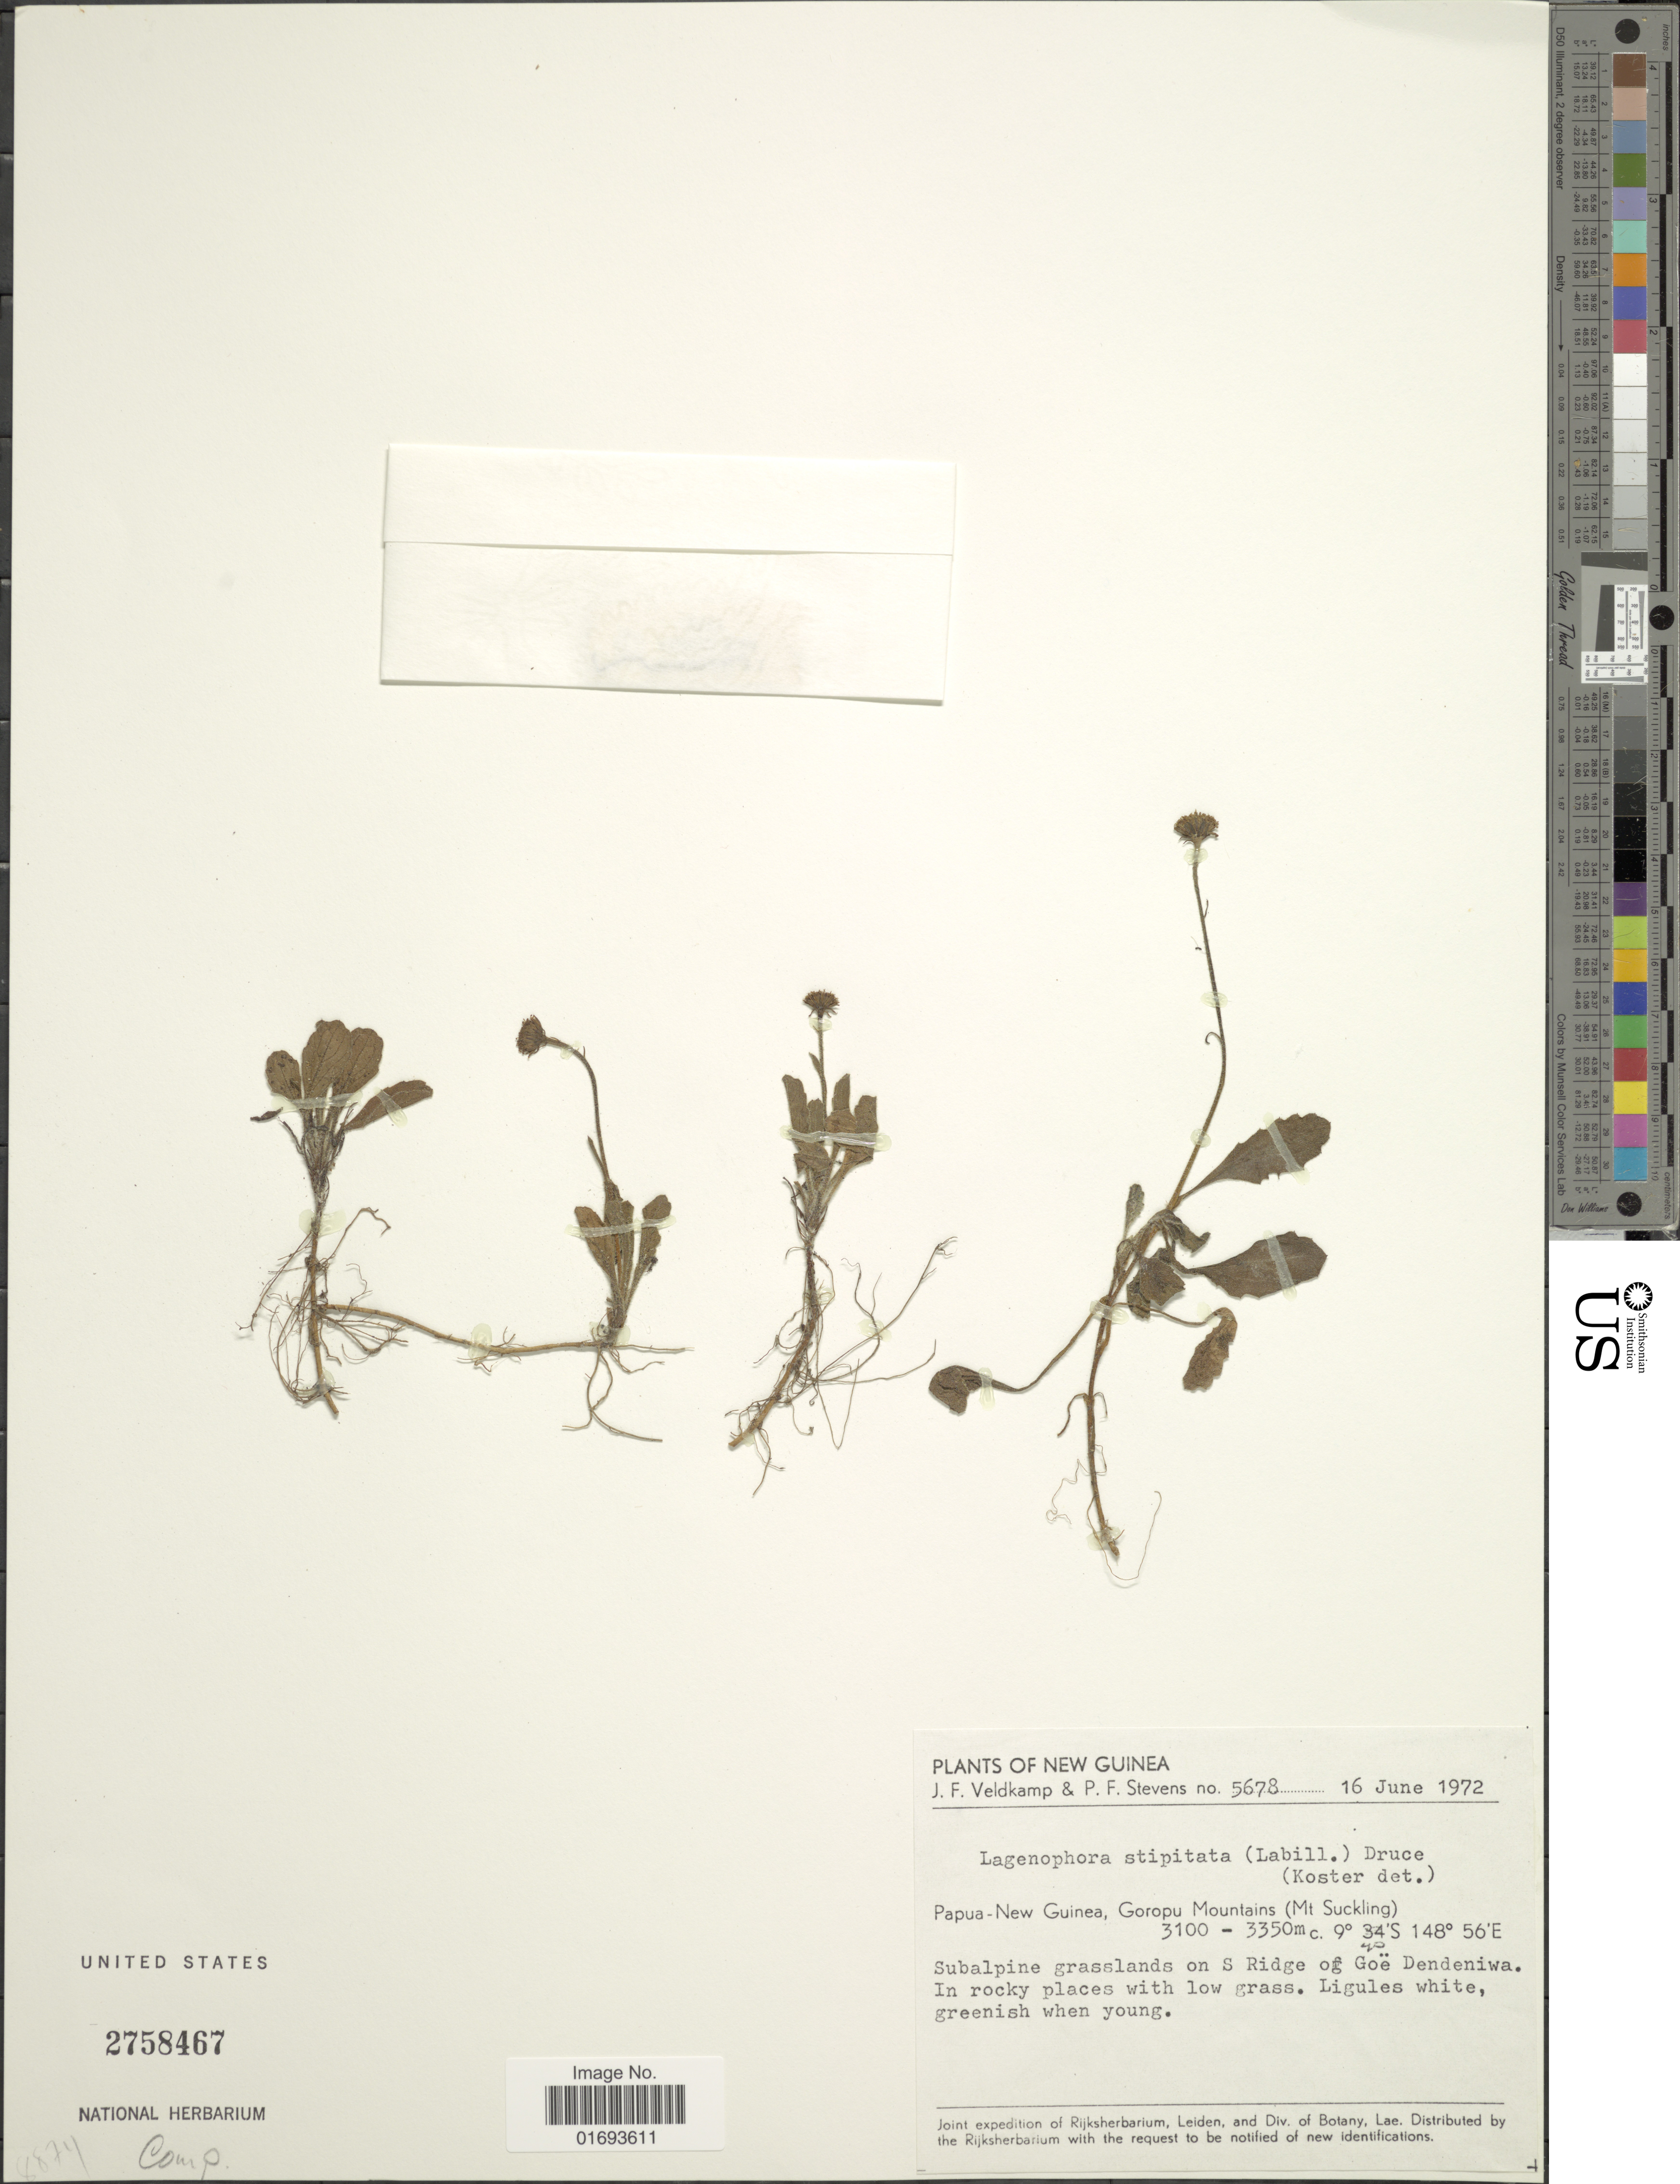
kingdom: Plantae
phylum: Tracheophyta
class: Magnoliopsida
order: Asterales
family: Asteraceae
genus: Lagenophora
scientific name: Lagenophora stipitata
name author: (Labill.) Druce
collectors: J. F. Veldkamp & P. F. Stevens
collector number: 5678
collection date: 1972-06-16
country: Papua New Guinea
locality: New Guinea. Papua-New Guinea, Goropu Mountains (Mt. Suckling) Subalpine grasslands on S Ridge of Goe Dendeniwa.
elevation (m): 3100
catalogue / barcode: US 2758467